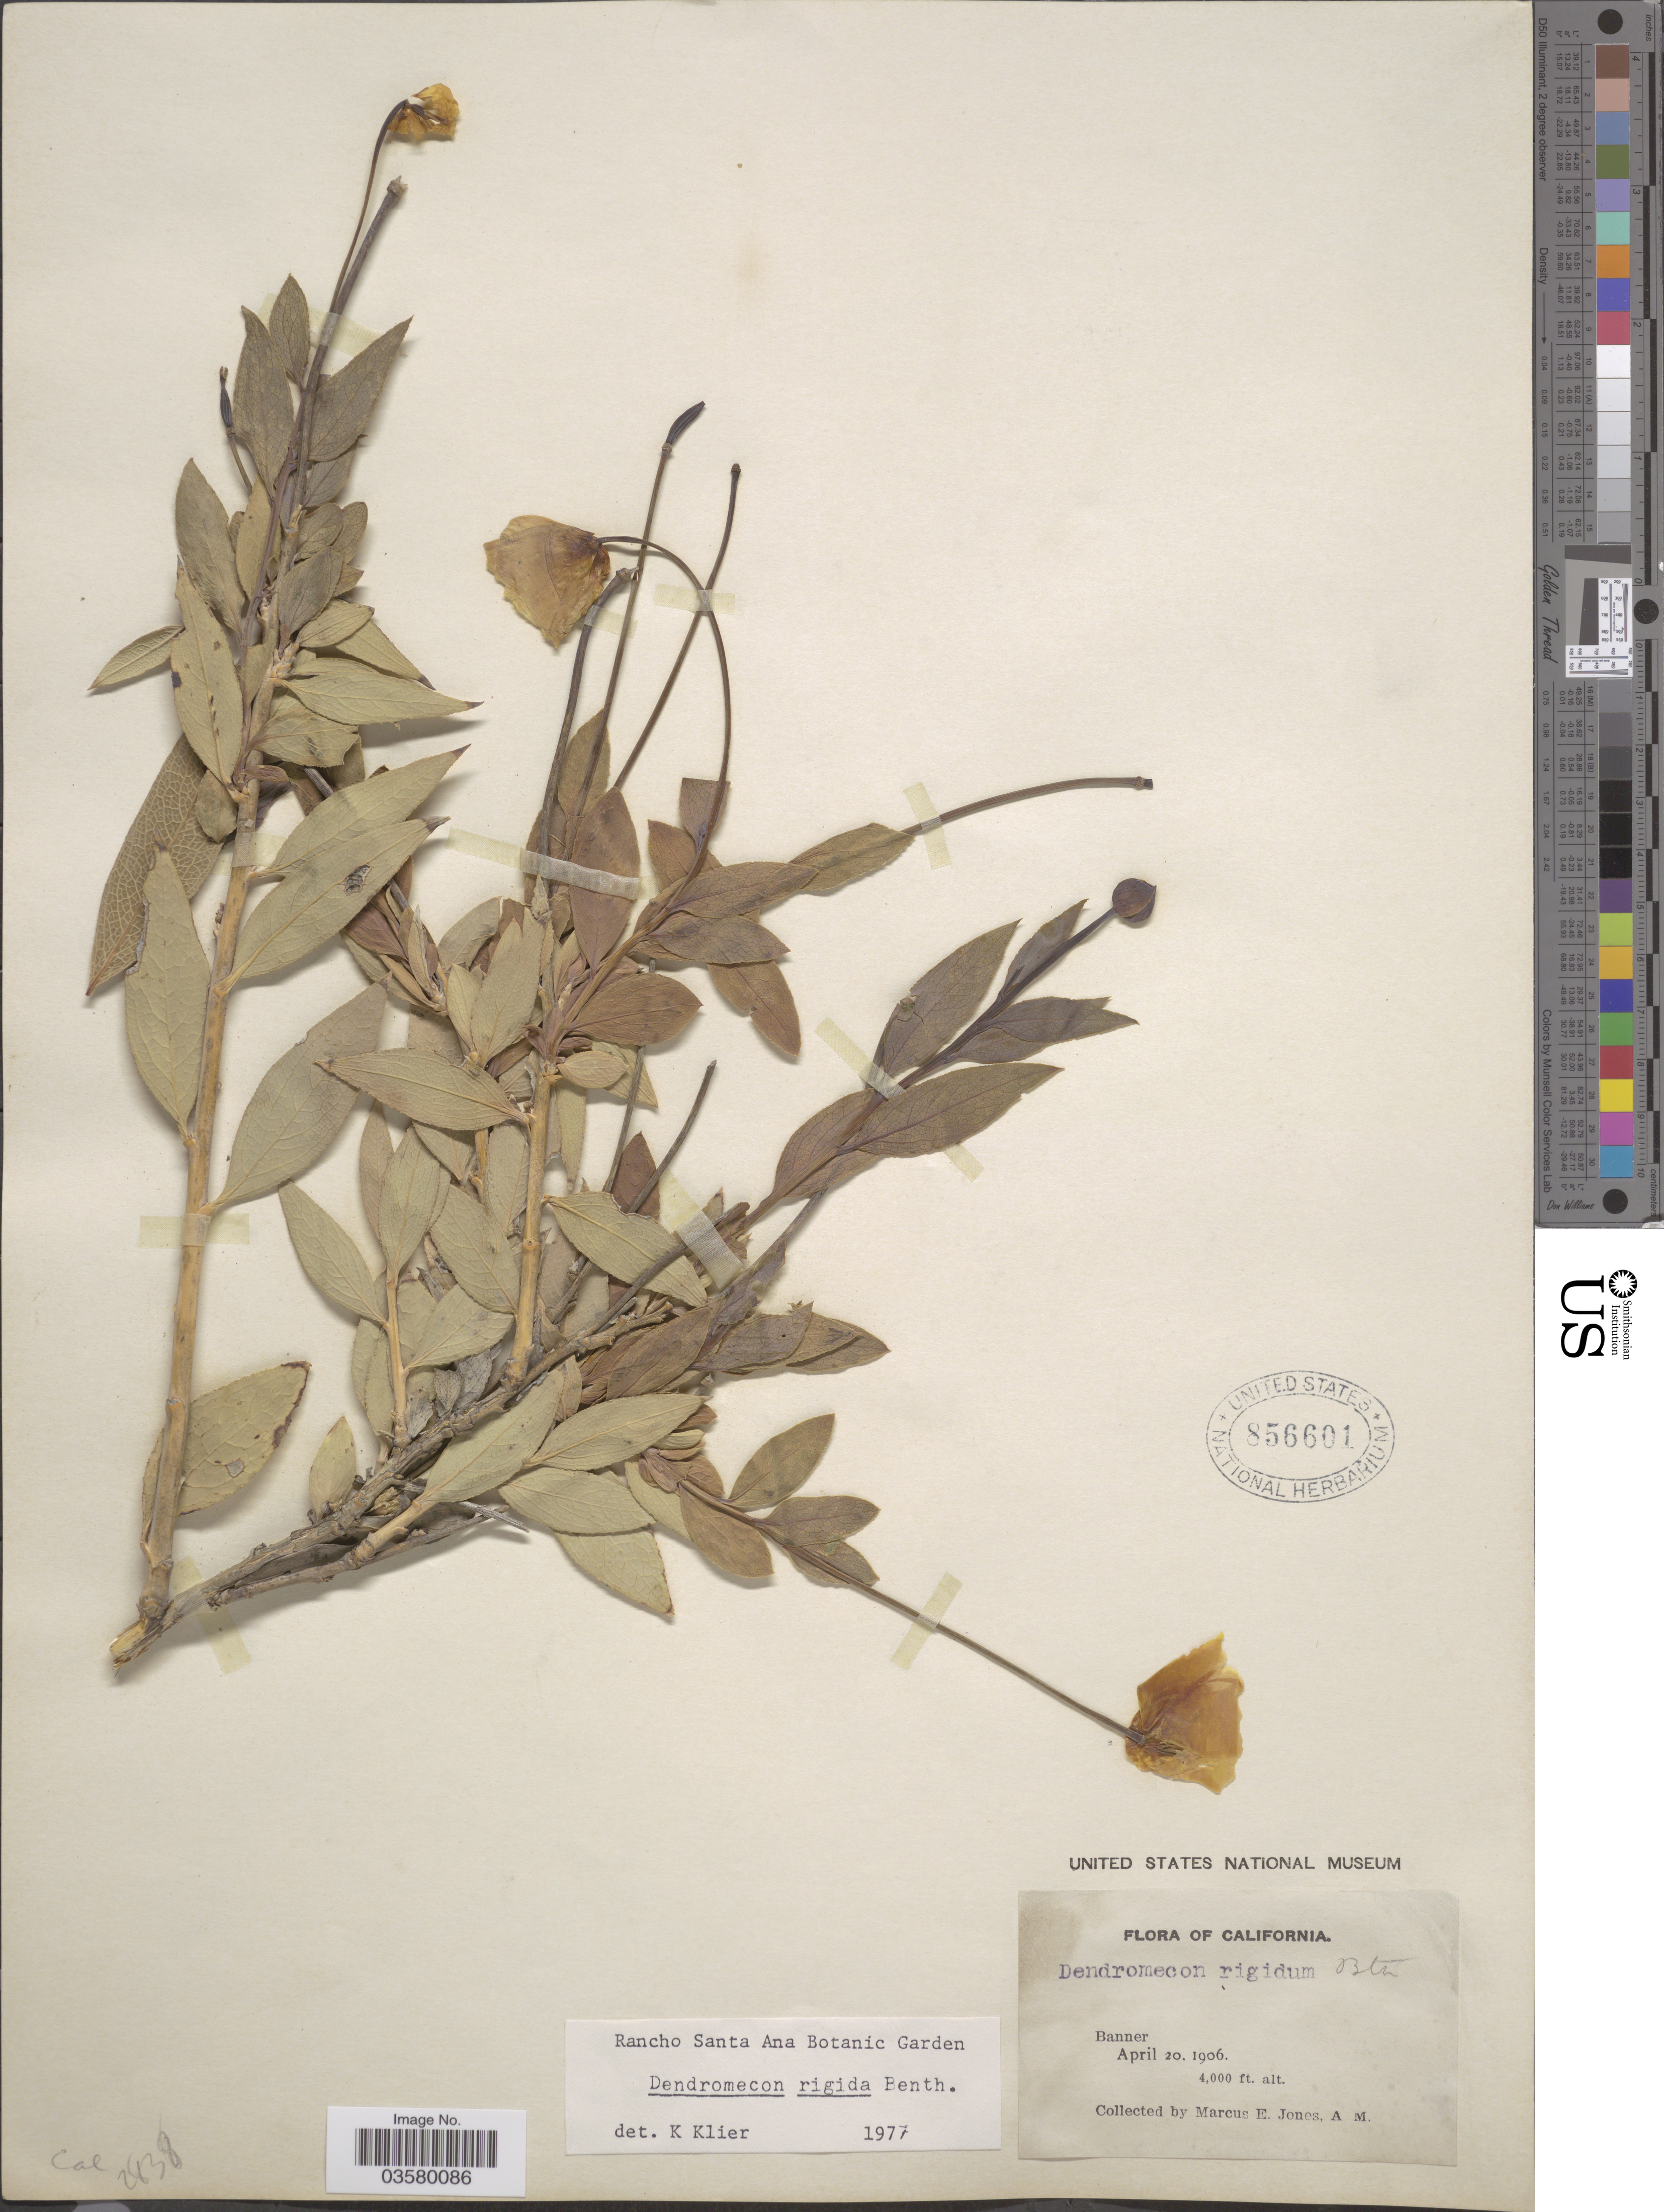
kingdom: Plantae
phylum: Tracheophyta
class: Magnoliopsida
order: Ranunculales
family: Papaveraceae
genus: Dendromecon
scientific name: Dendromecon rigida subsp. rigida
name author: Benth.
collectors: M. E. Jones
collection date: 1906-04-20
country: United States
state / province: California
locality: Banner.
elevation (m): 1219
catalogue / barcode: US 856601